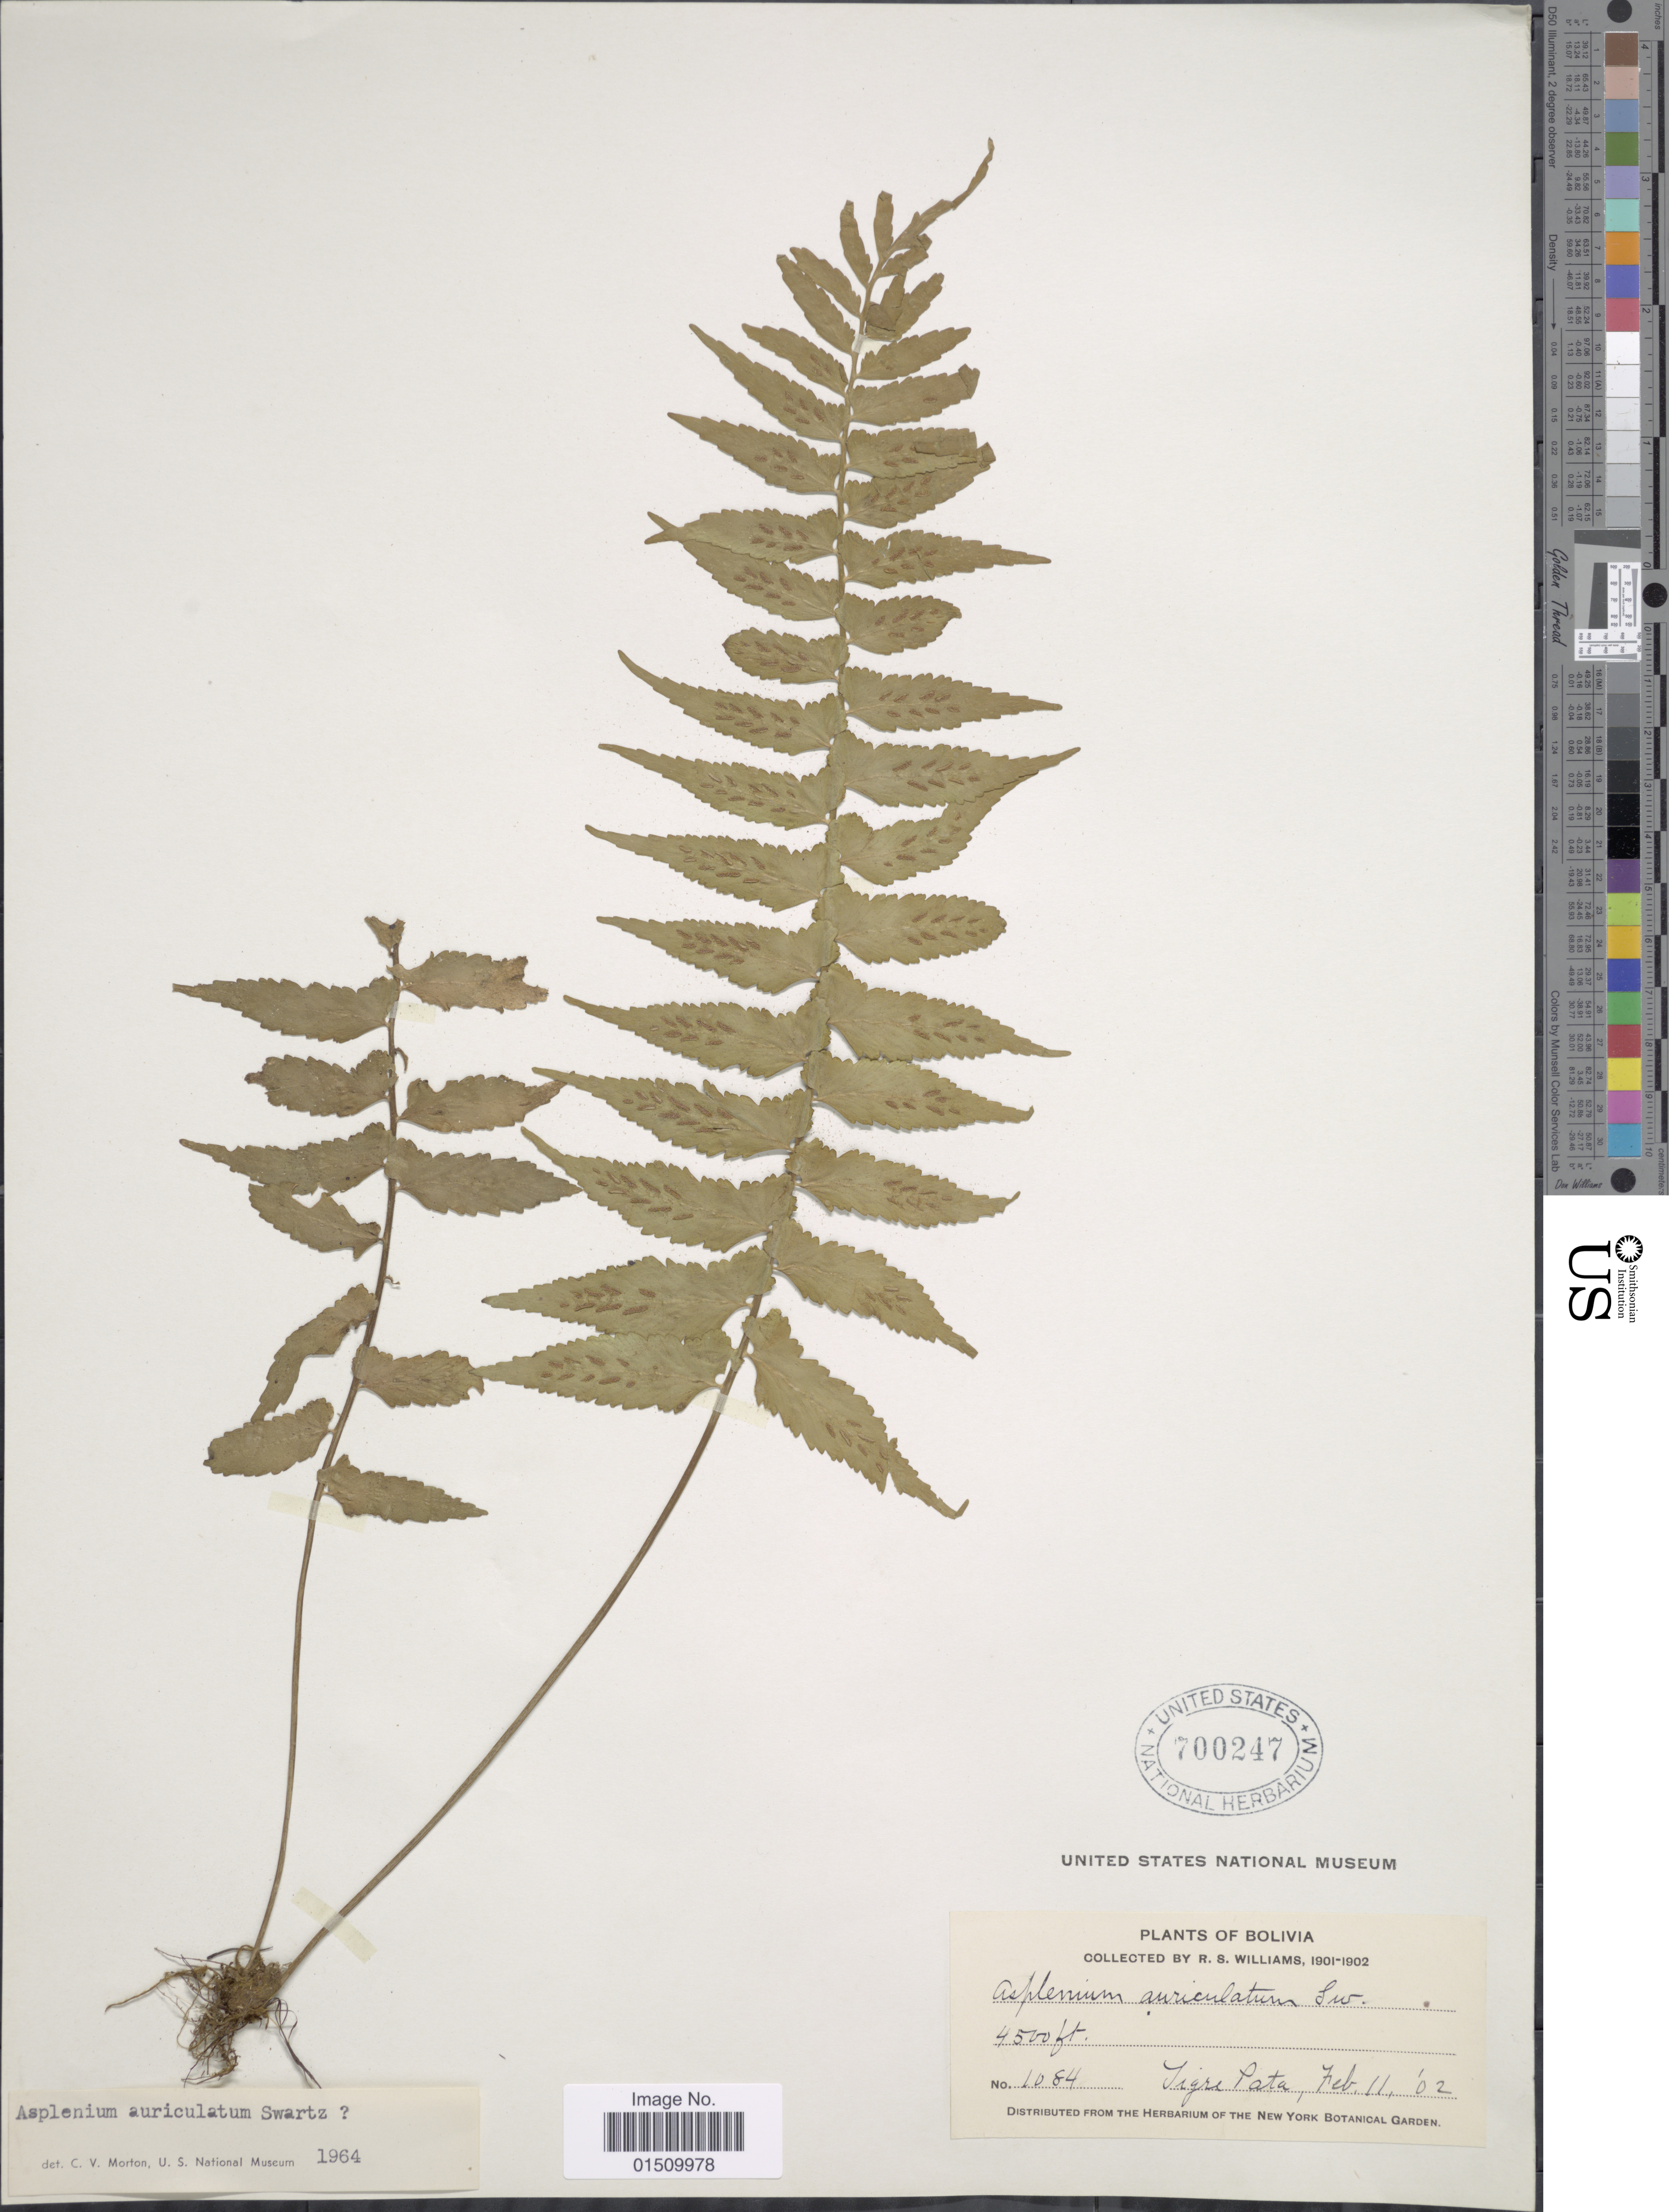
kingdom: Plantae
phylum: Tracheophyta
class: Polypodiopsida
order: Polypodiales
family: Aspleniaceae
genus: Asplenium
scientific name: Asplenium auriculatum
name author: Sw.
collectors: R. S. Williams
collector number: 1084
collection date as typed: Feb. 11, '02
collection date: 1902-02-11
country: Bolivia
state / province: La Paz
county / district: Franz Tamayo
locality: Tigre Pata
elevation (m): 1372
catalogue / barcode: US 700247